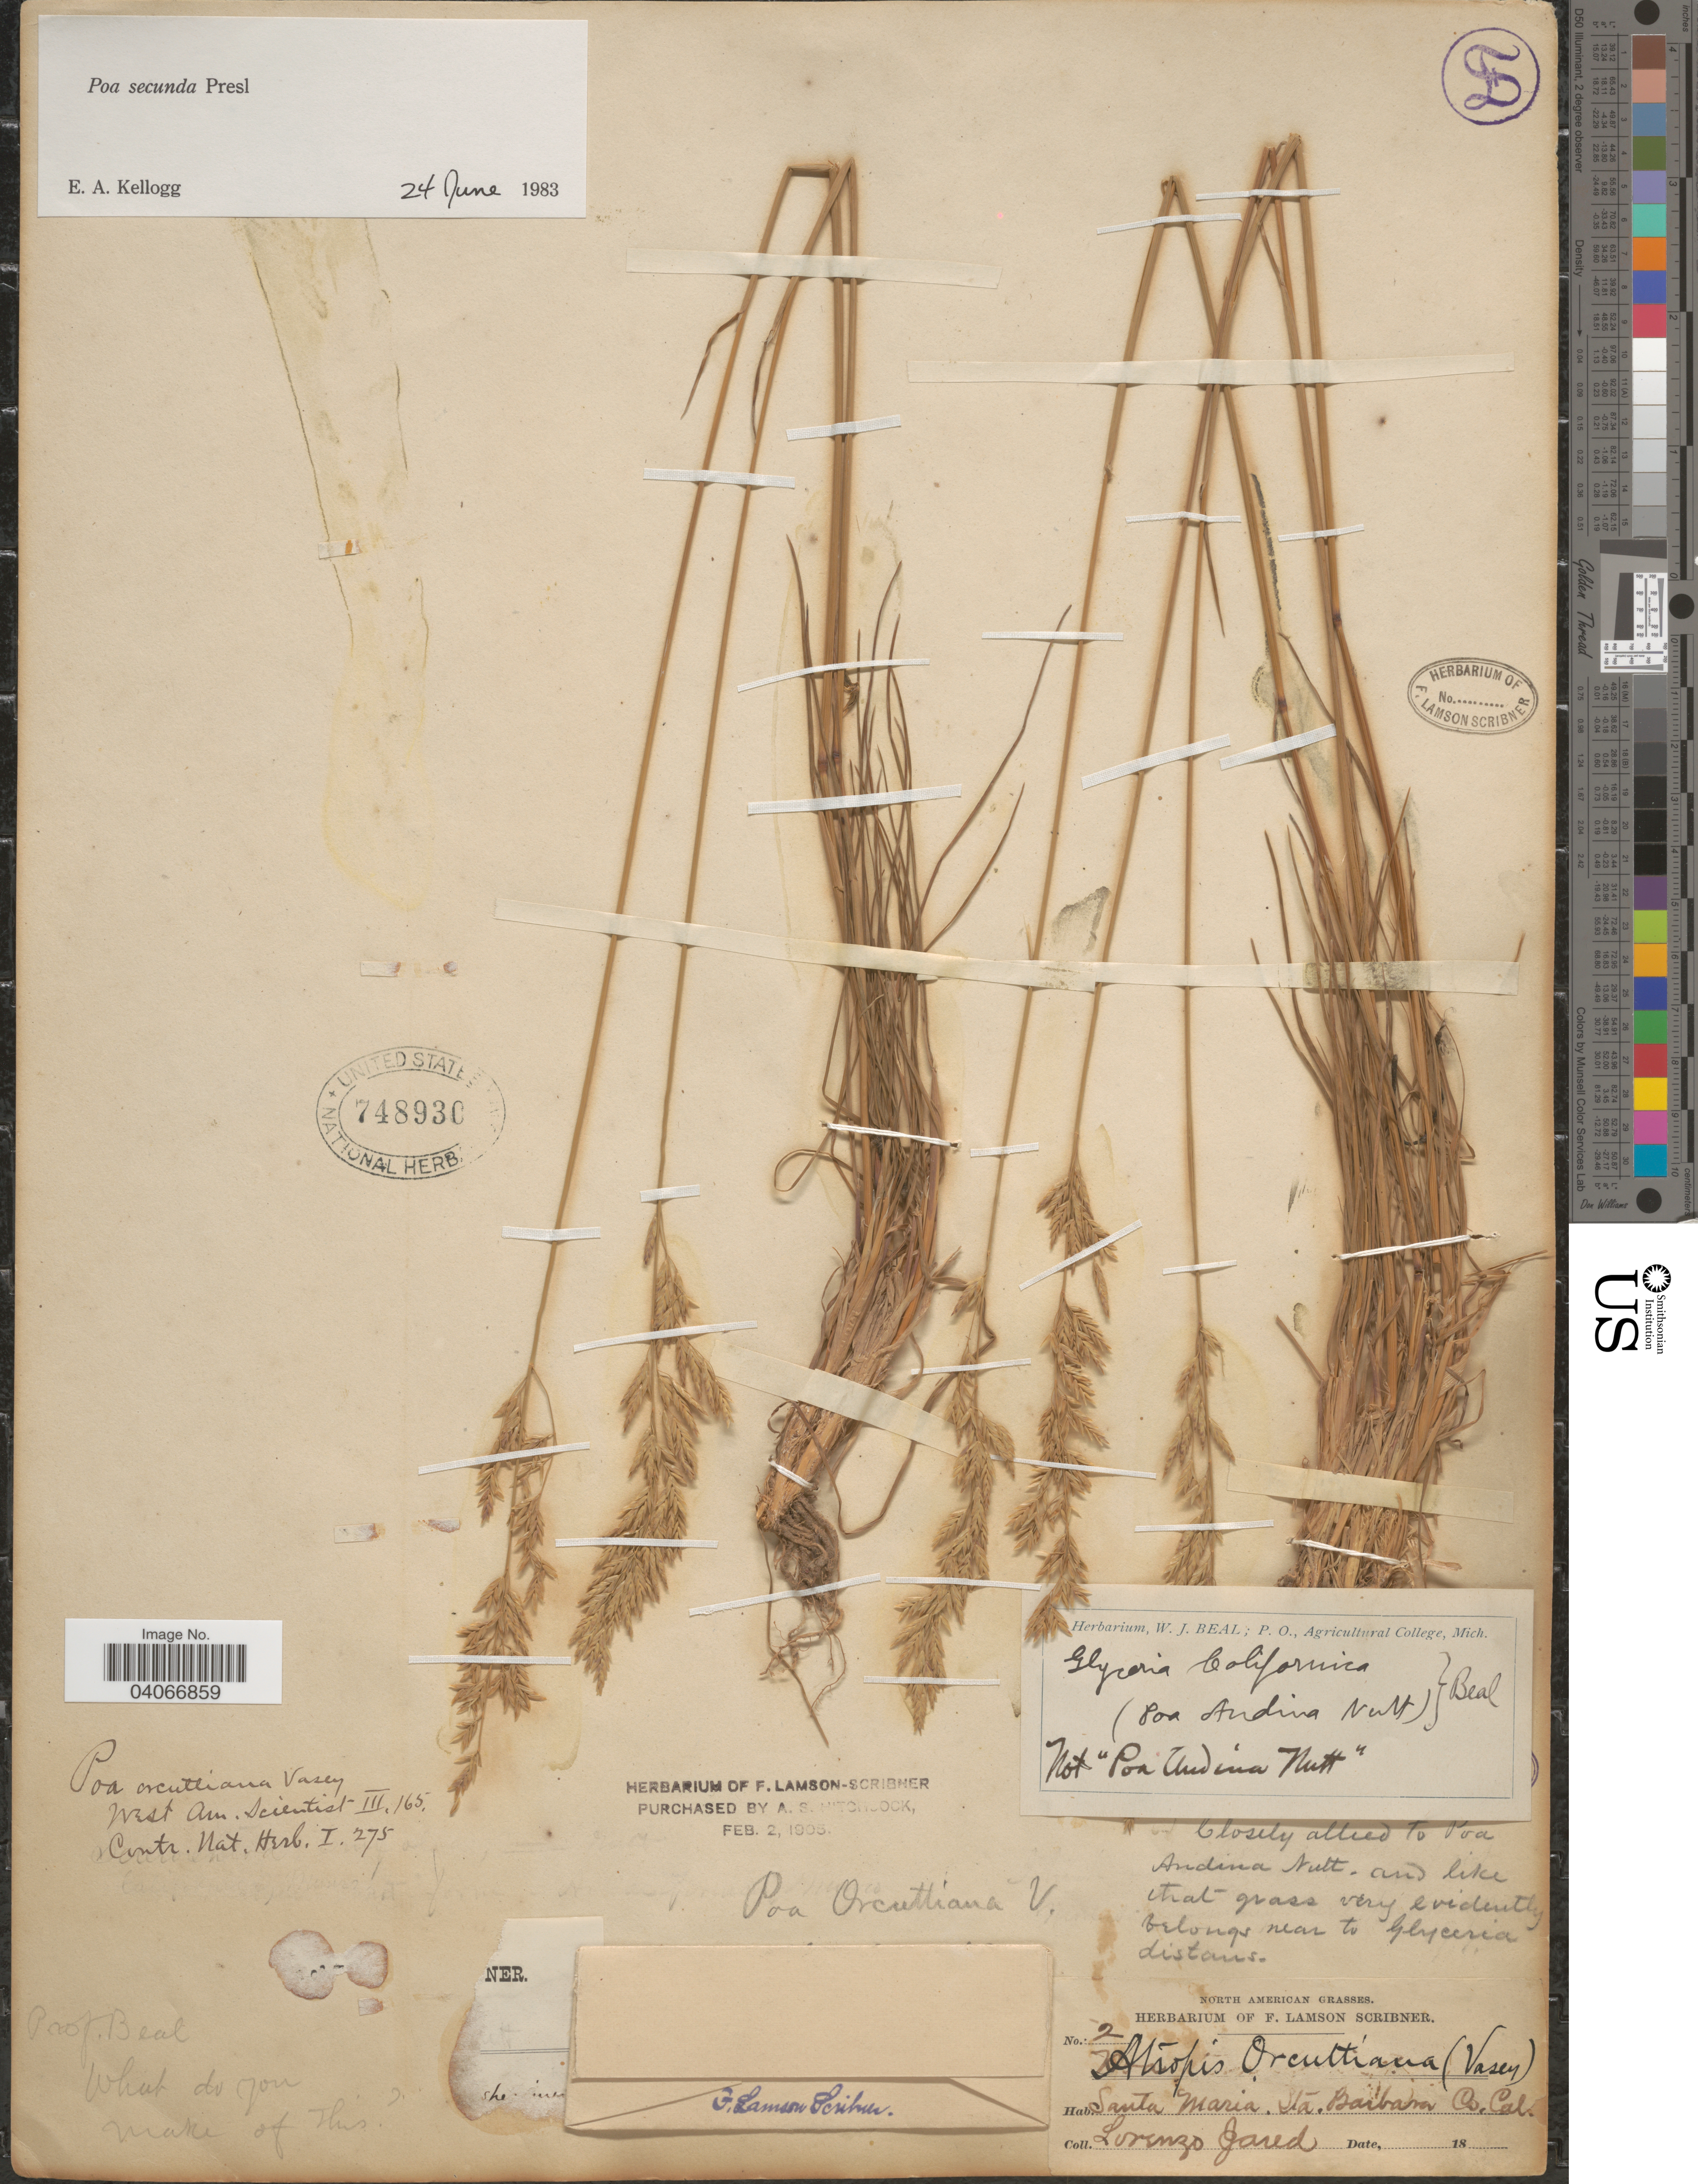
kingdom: Plantae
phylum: Tracheophyta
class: Liliopsida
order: Poales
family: Poaceae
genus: Poa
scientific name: Poa secunda subsp. secunda var. scabrella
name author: (Thurb.) Soreng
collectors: L. Jared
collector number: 2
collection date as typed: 18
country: United States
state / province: California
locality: Santa Maria. Sta. Barbara Co.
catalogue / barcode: US 748930